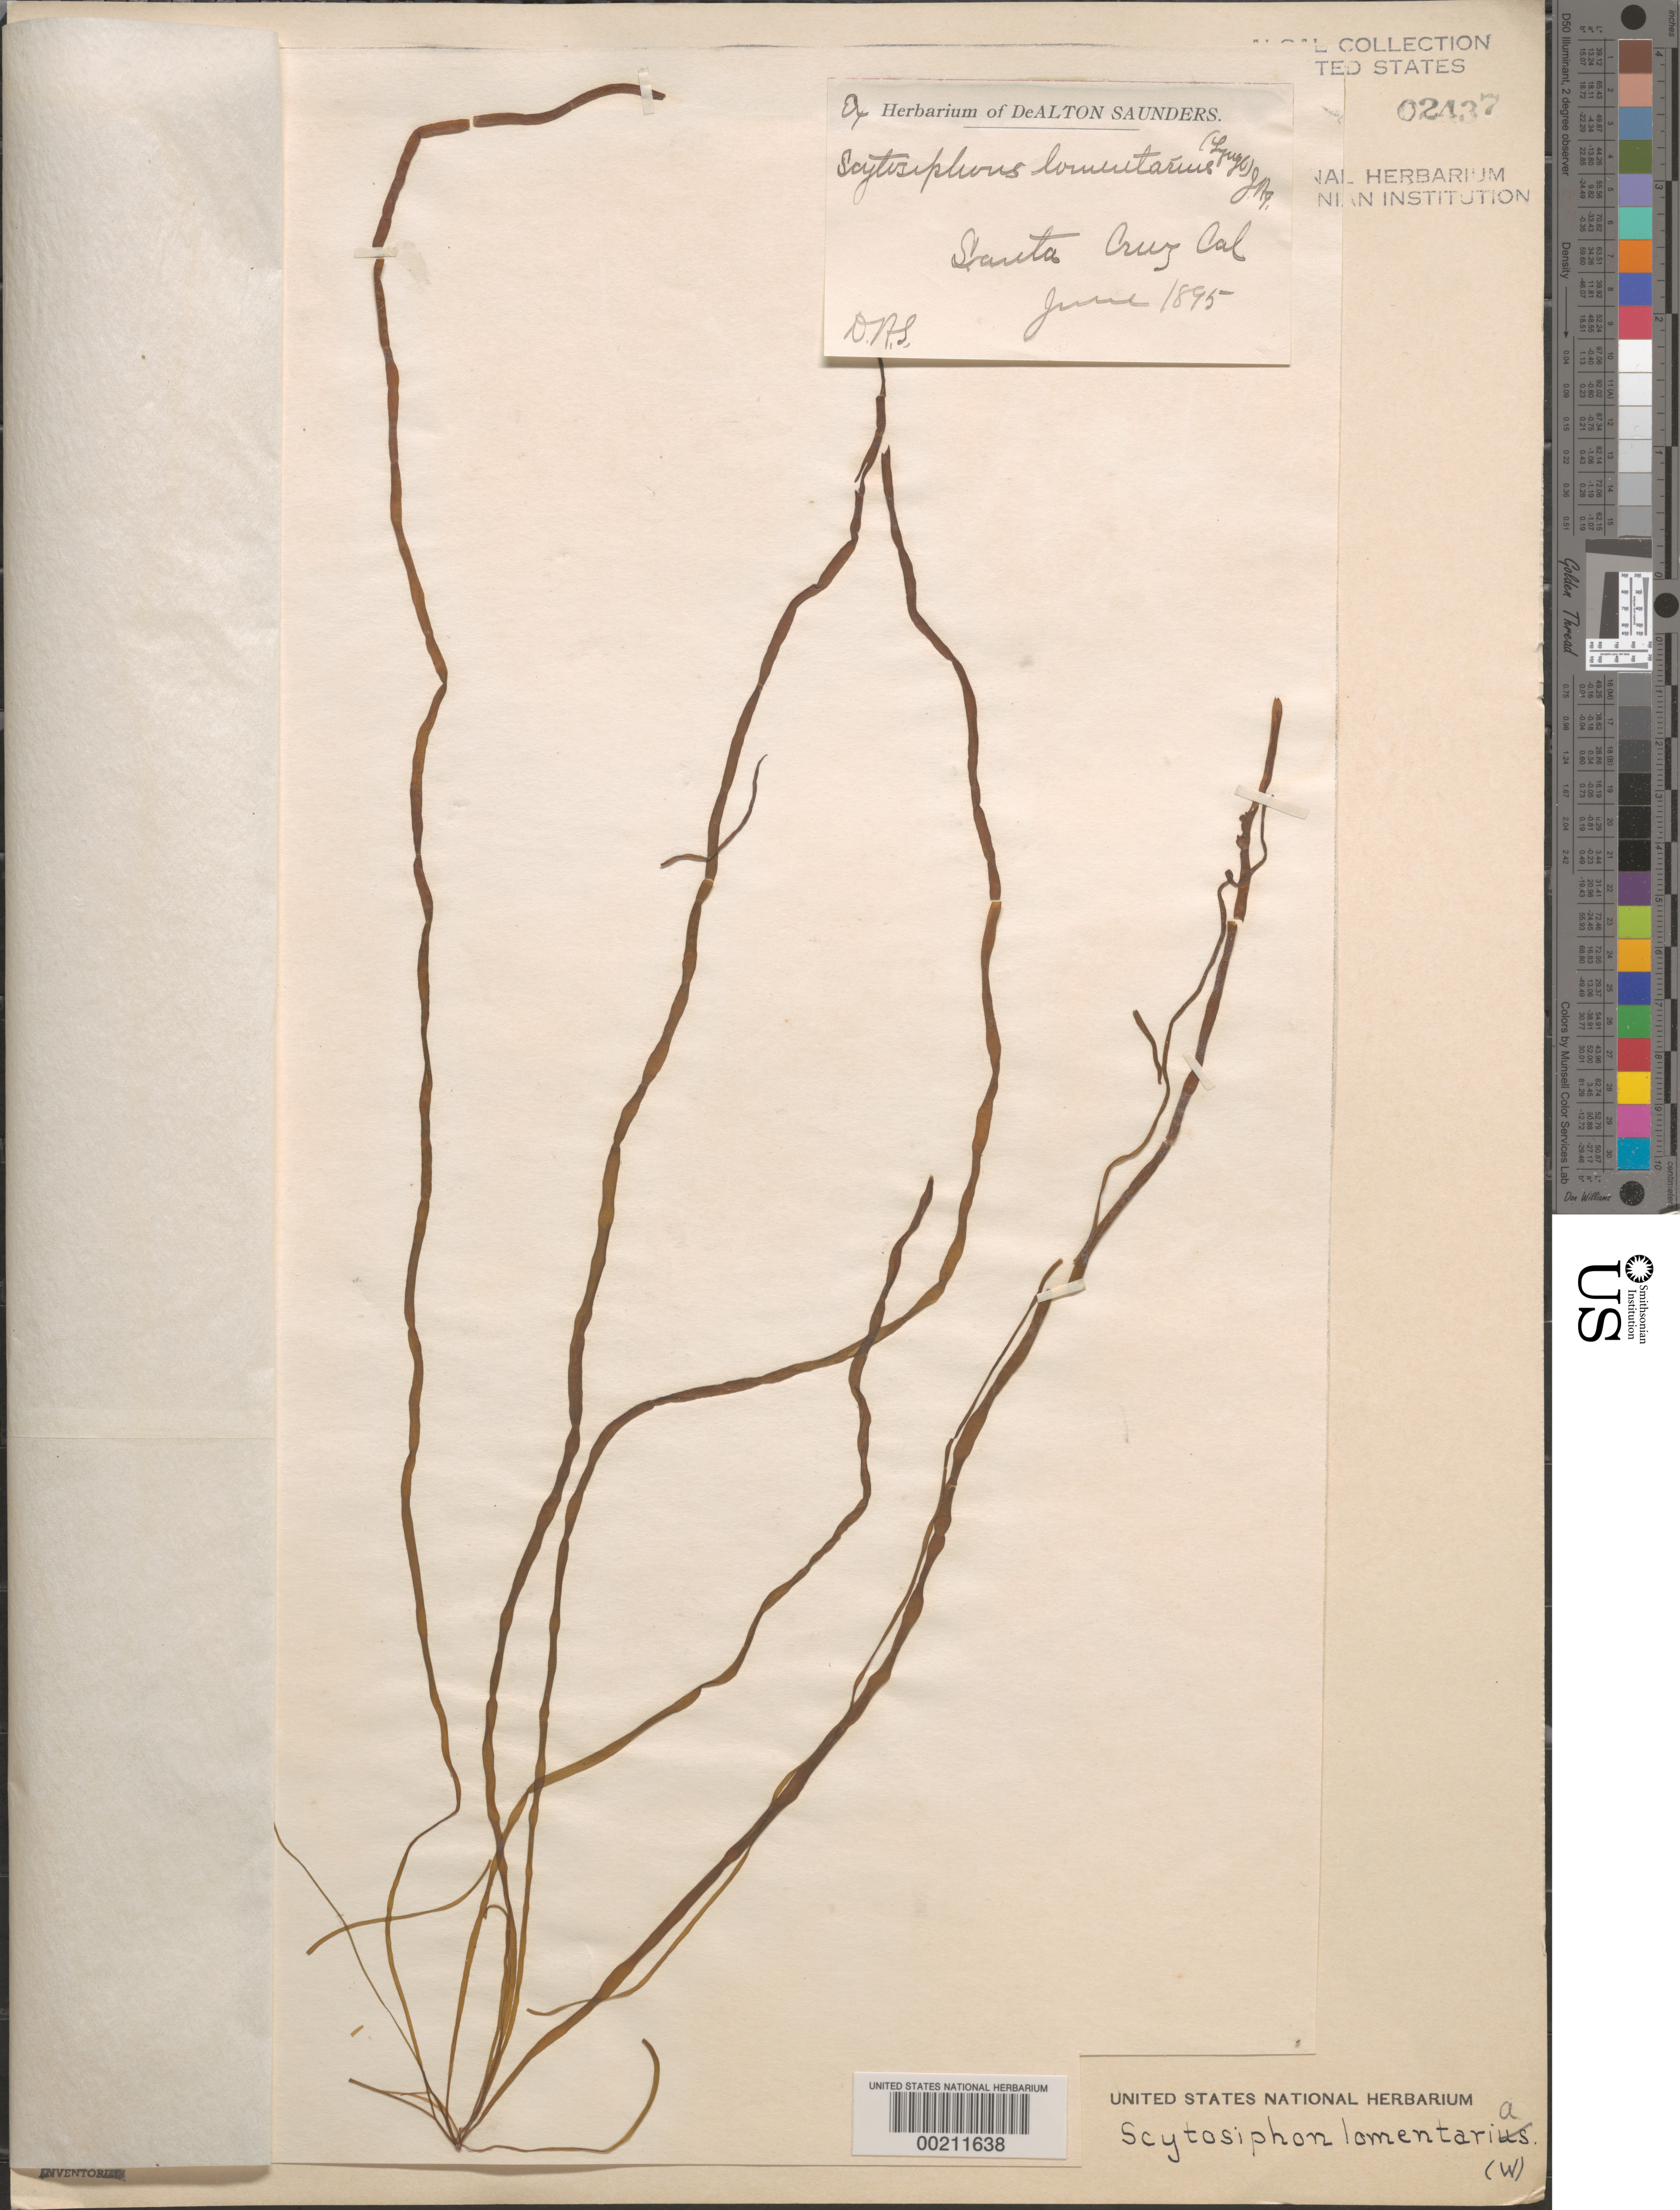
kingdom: Chromista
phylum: Ochrophyta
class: Phaeophyceae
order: Scytosiphonales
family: Scytosiphonaceae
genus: Scytosiphon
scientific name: Scytosiphon lomentaria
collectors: D. Saunders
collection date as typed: Jun 1895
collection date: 1895-06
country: United States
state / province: California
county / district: Santa Cruz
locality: Santa Cruz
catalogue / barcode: US 2437